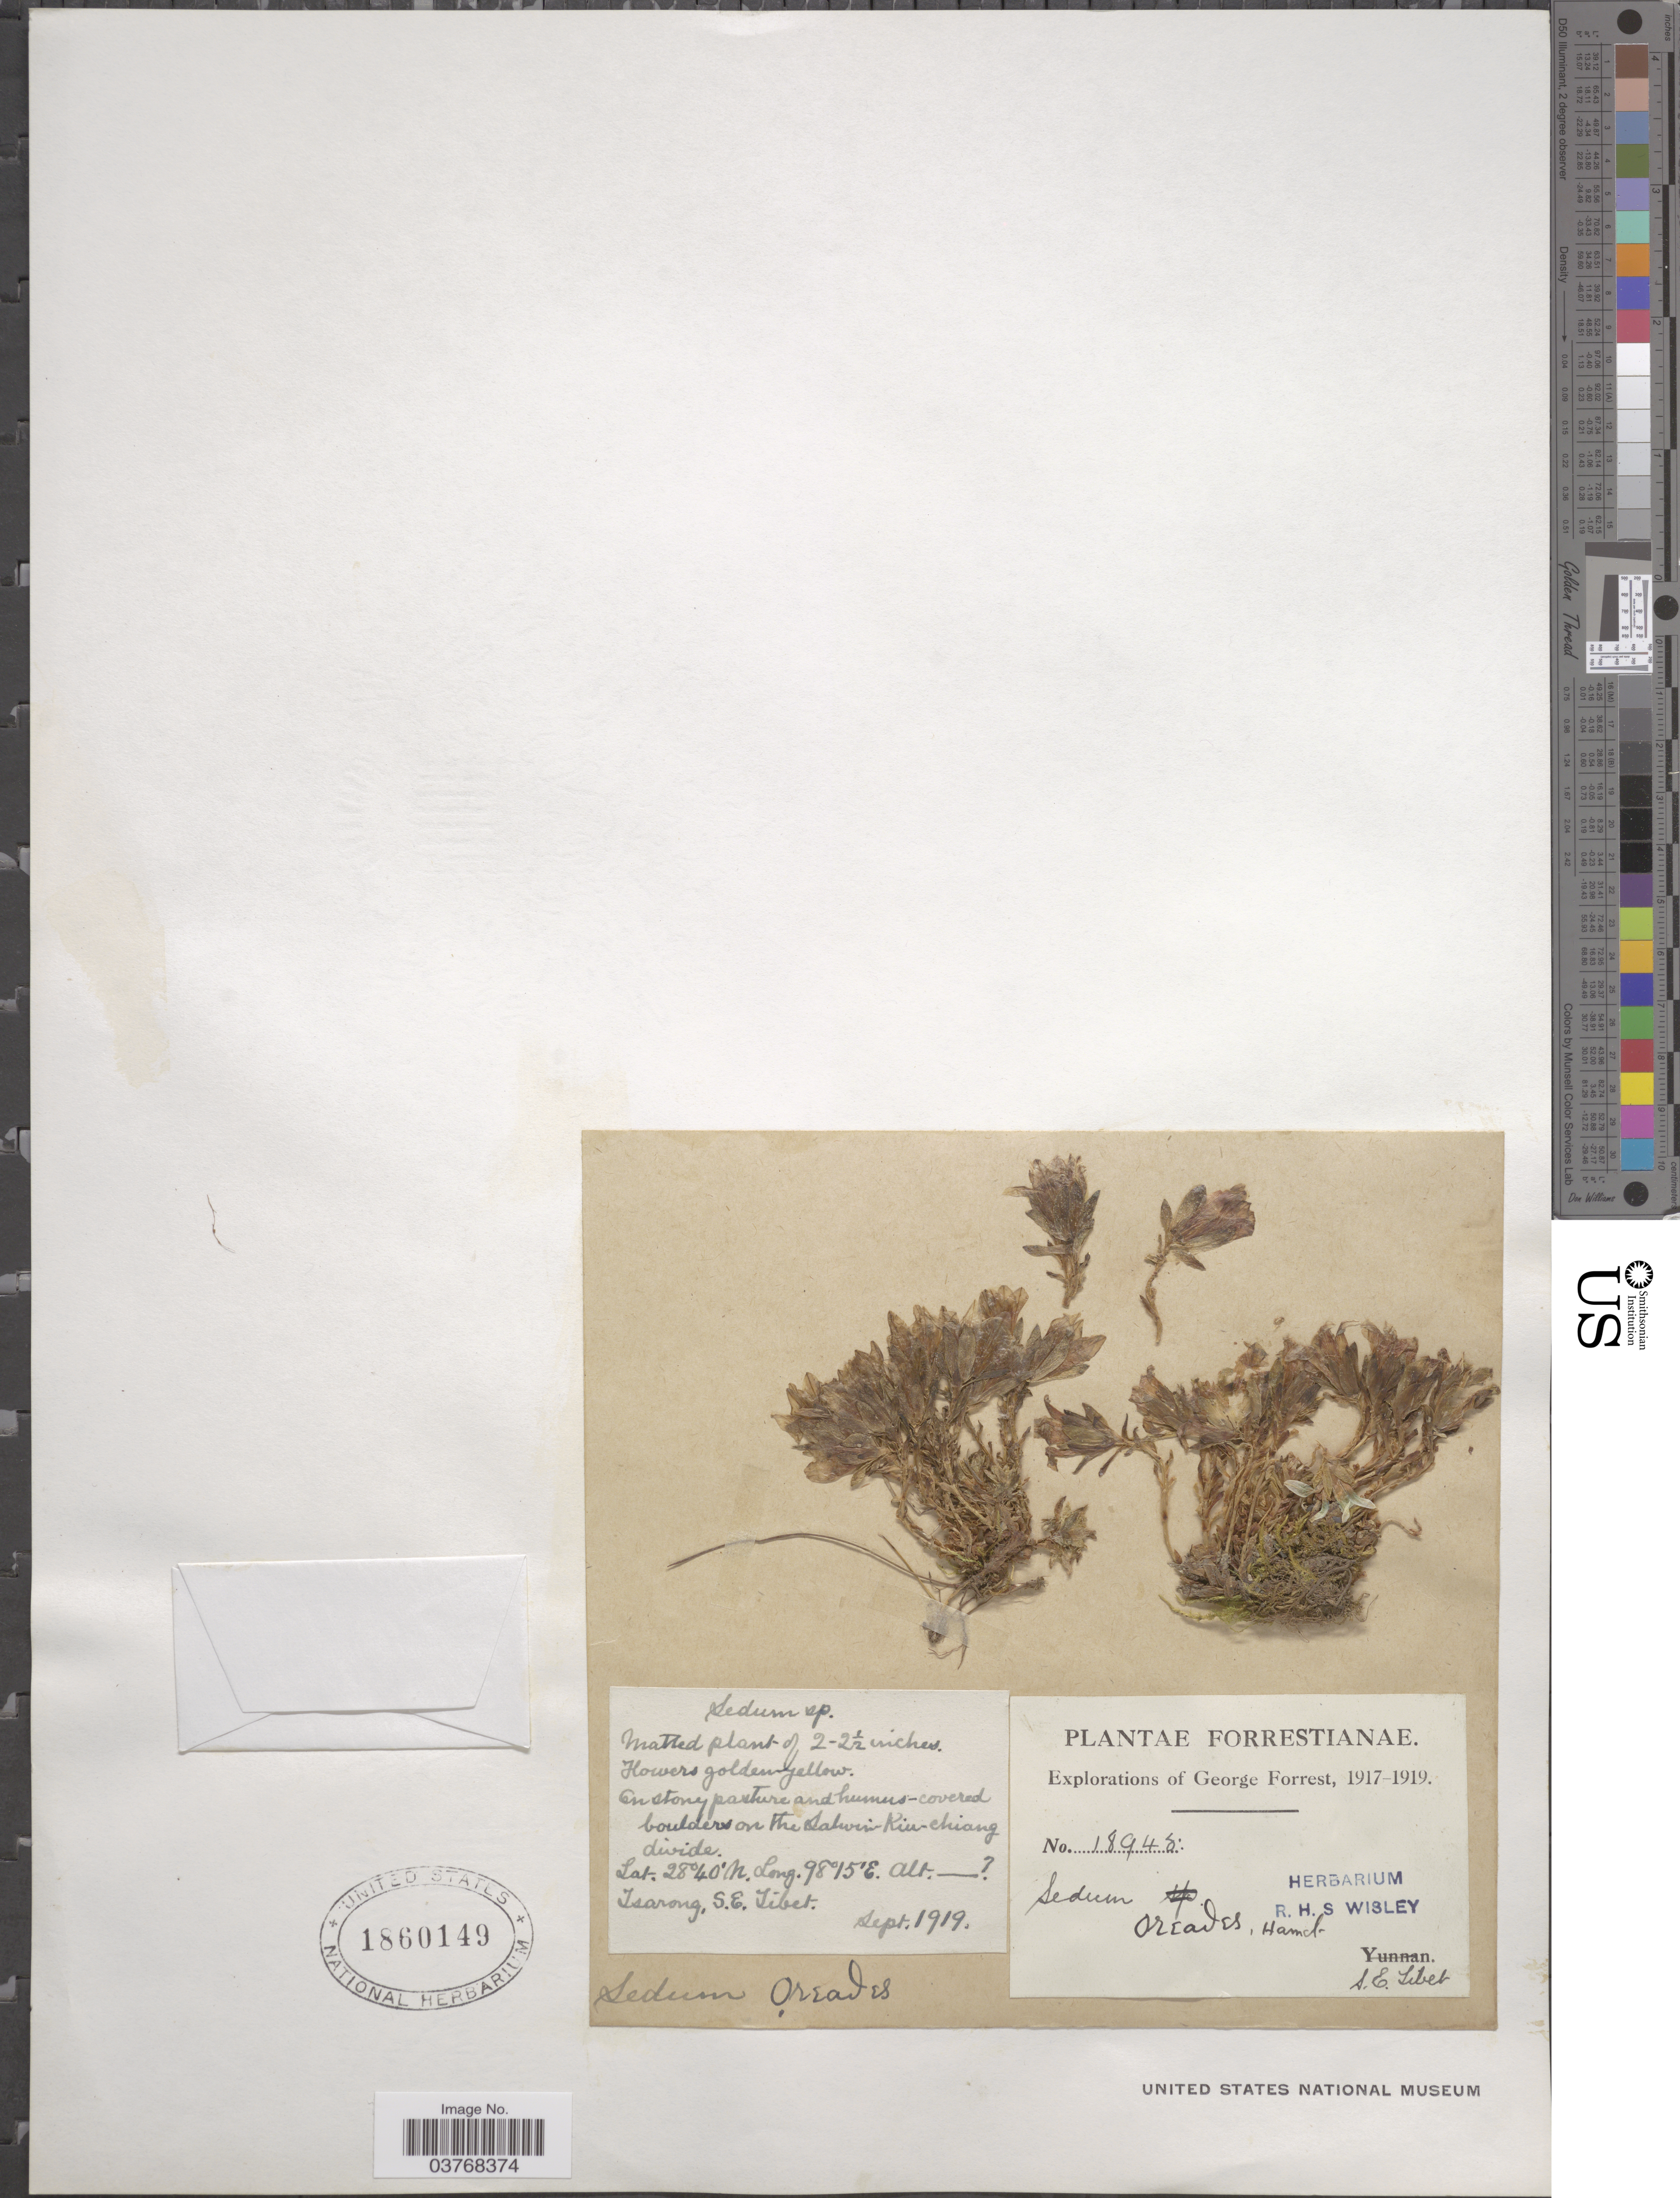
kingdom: Plantae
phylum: Tracheophyta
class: Magnoliopsida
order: Saxifragales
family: Crassulaceae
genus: Sedum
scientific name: Sedum oreades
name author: Raym.-Hamet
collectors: G. Forrest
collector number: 18945*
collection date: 1919-09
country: China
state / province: Xizang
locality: On the Salwin-Kin-Chiang divide. Tsarong, S.E. Tibet.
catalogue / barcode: US 1860149